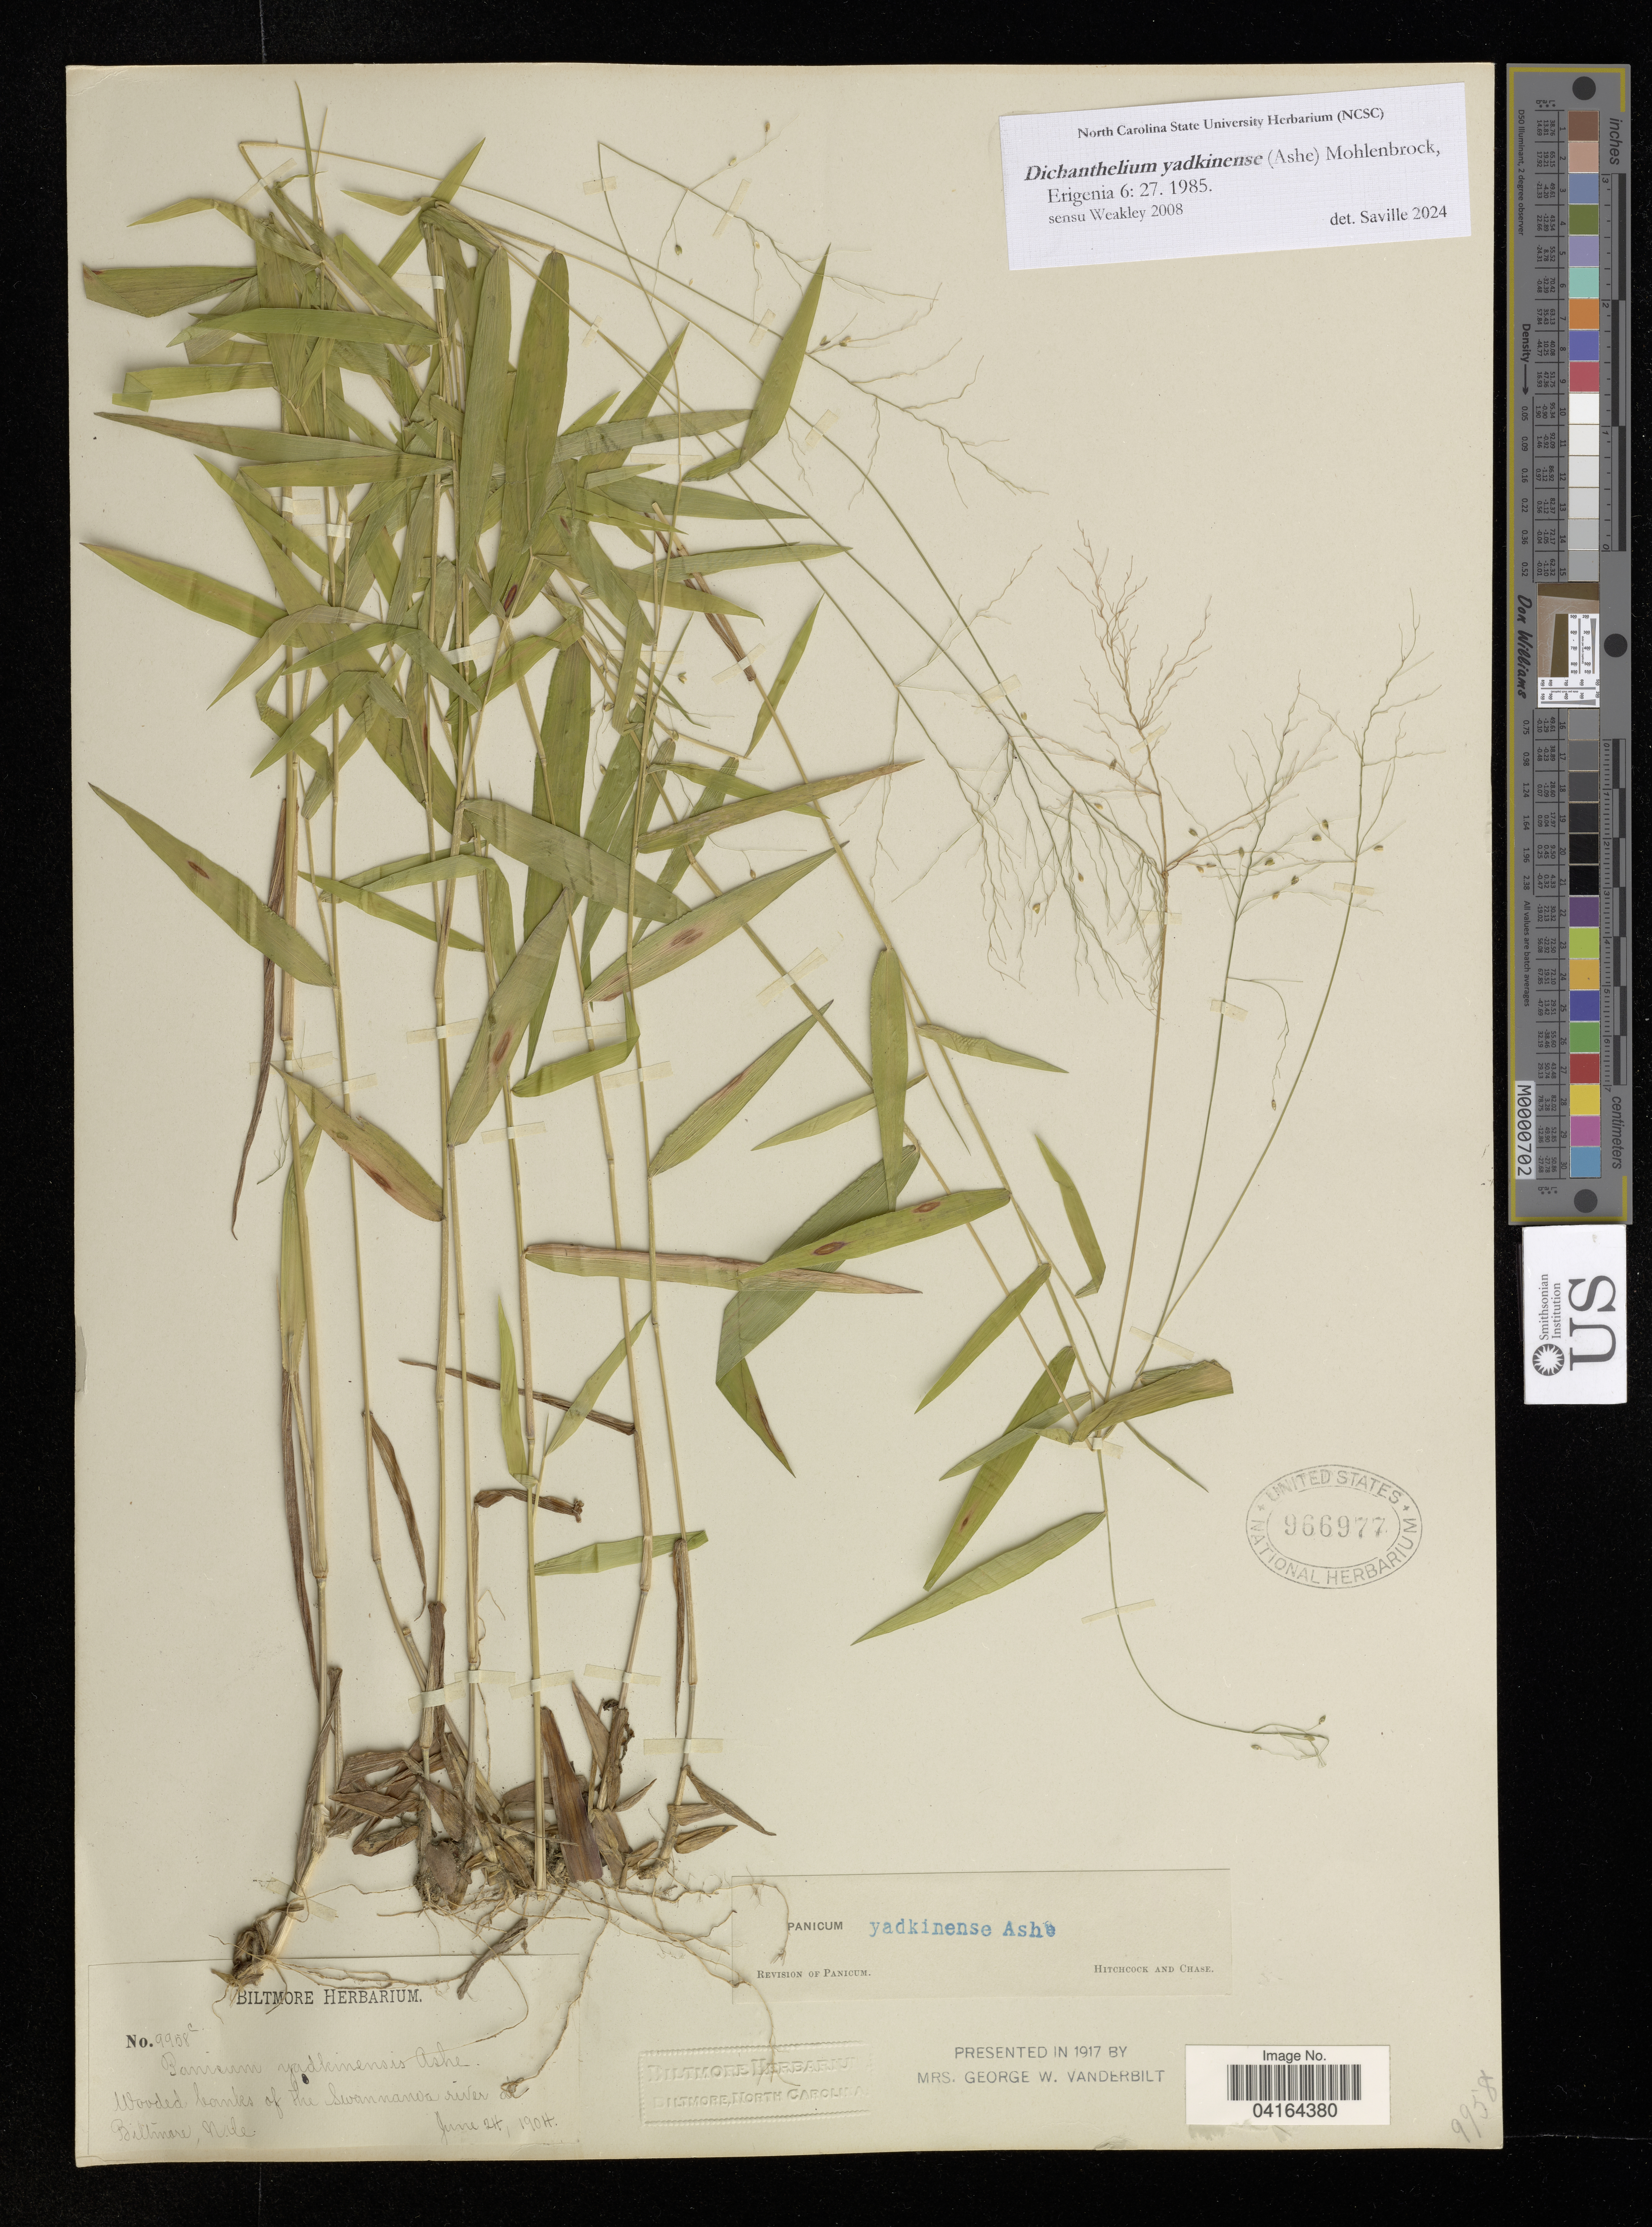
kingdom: Plantae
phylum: Tracheophyta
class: Liliopsida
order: Poales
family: Poaceae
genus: Dichanthelium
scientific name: Dichanthelium yadkinense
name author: (Ashe) Mohlenbr.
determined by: Saville, A. C., (NCSC), North Carolina State University (UNITED STATES)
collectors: Biltmore Herbarium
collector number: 9958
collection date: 1904-06-24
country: United States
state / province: North Carolina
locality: Banks of the Swannanoa river at Biltmore.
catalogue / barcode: US 966977